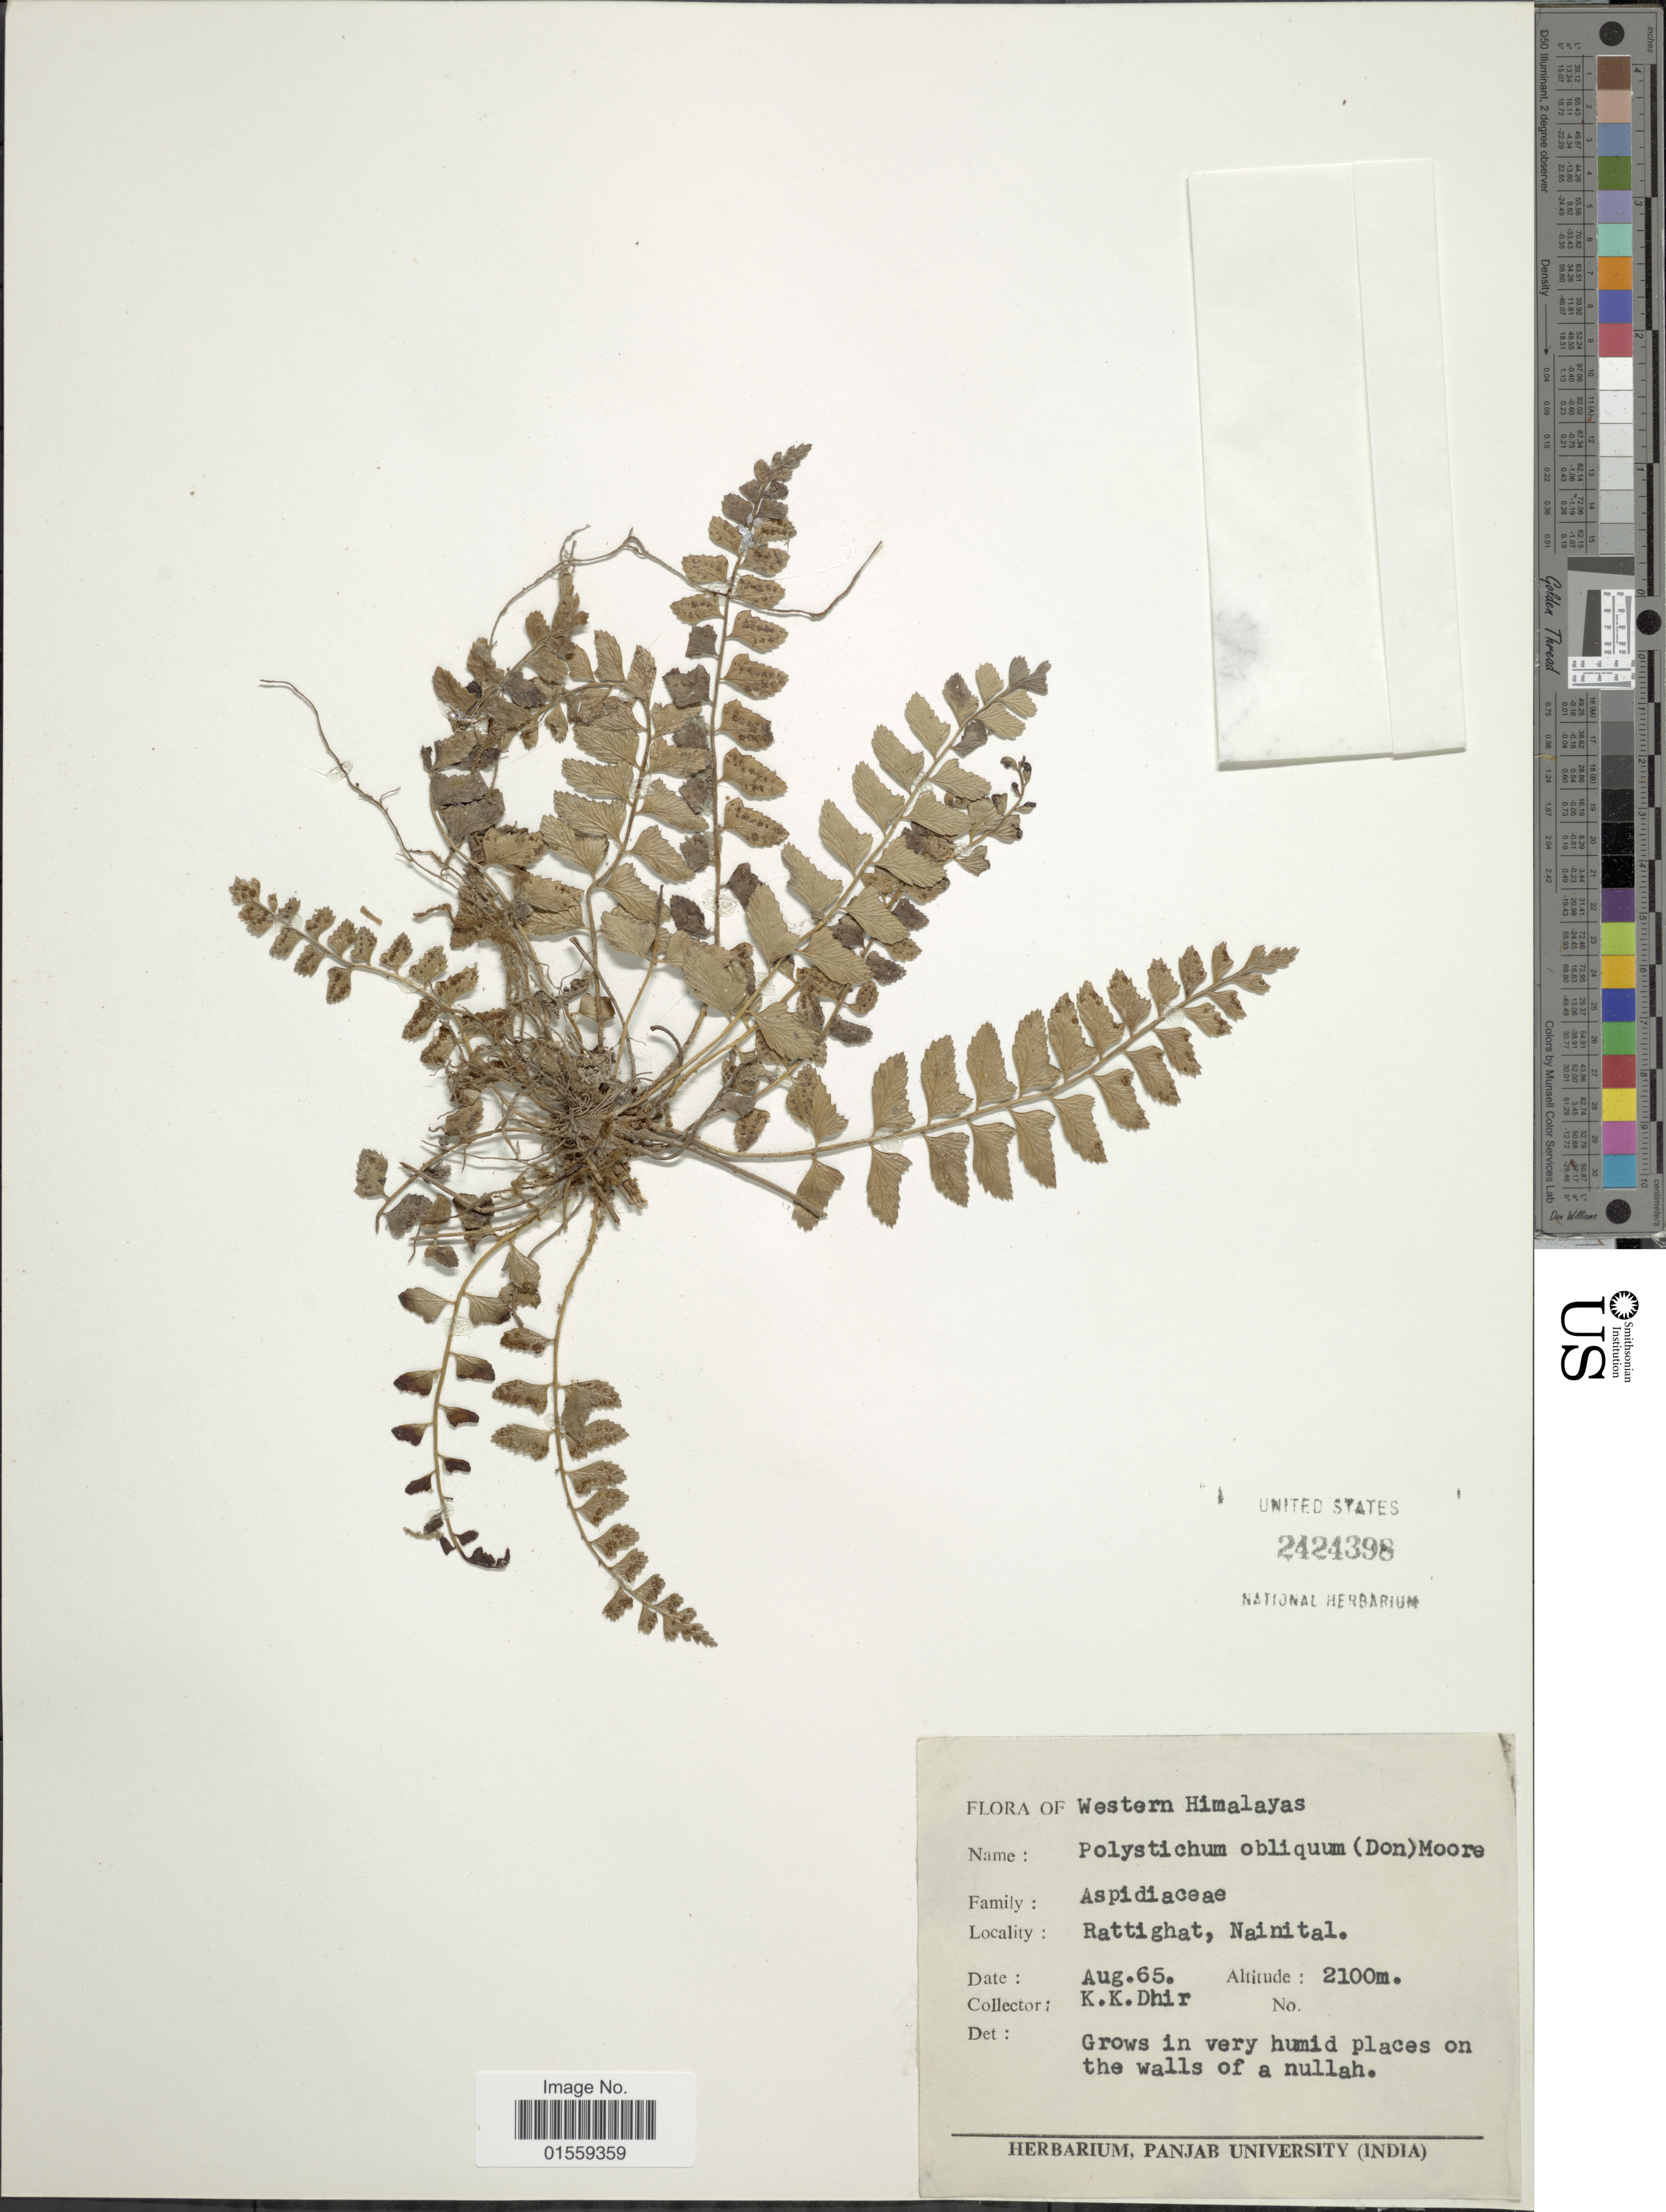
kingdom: Plantae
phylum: Tracheophyta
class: Polypodiopsida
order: Polypodiales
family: Dryopteridaceae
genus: Polystichum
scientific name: Polystichum obliquum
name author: (D. Don) T. Moore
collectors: K. Dhir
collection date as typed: Transcribed d/m/y: /8/65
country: India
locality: Western Himalayas, Rattighat, Nainital.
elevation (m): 2100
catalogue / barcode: US 2424398